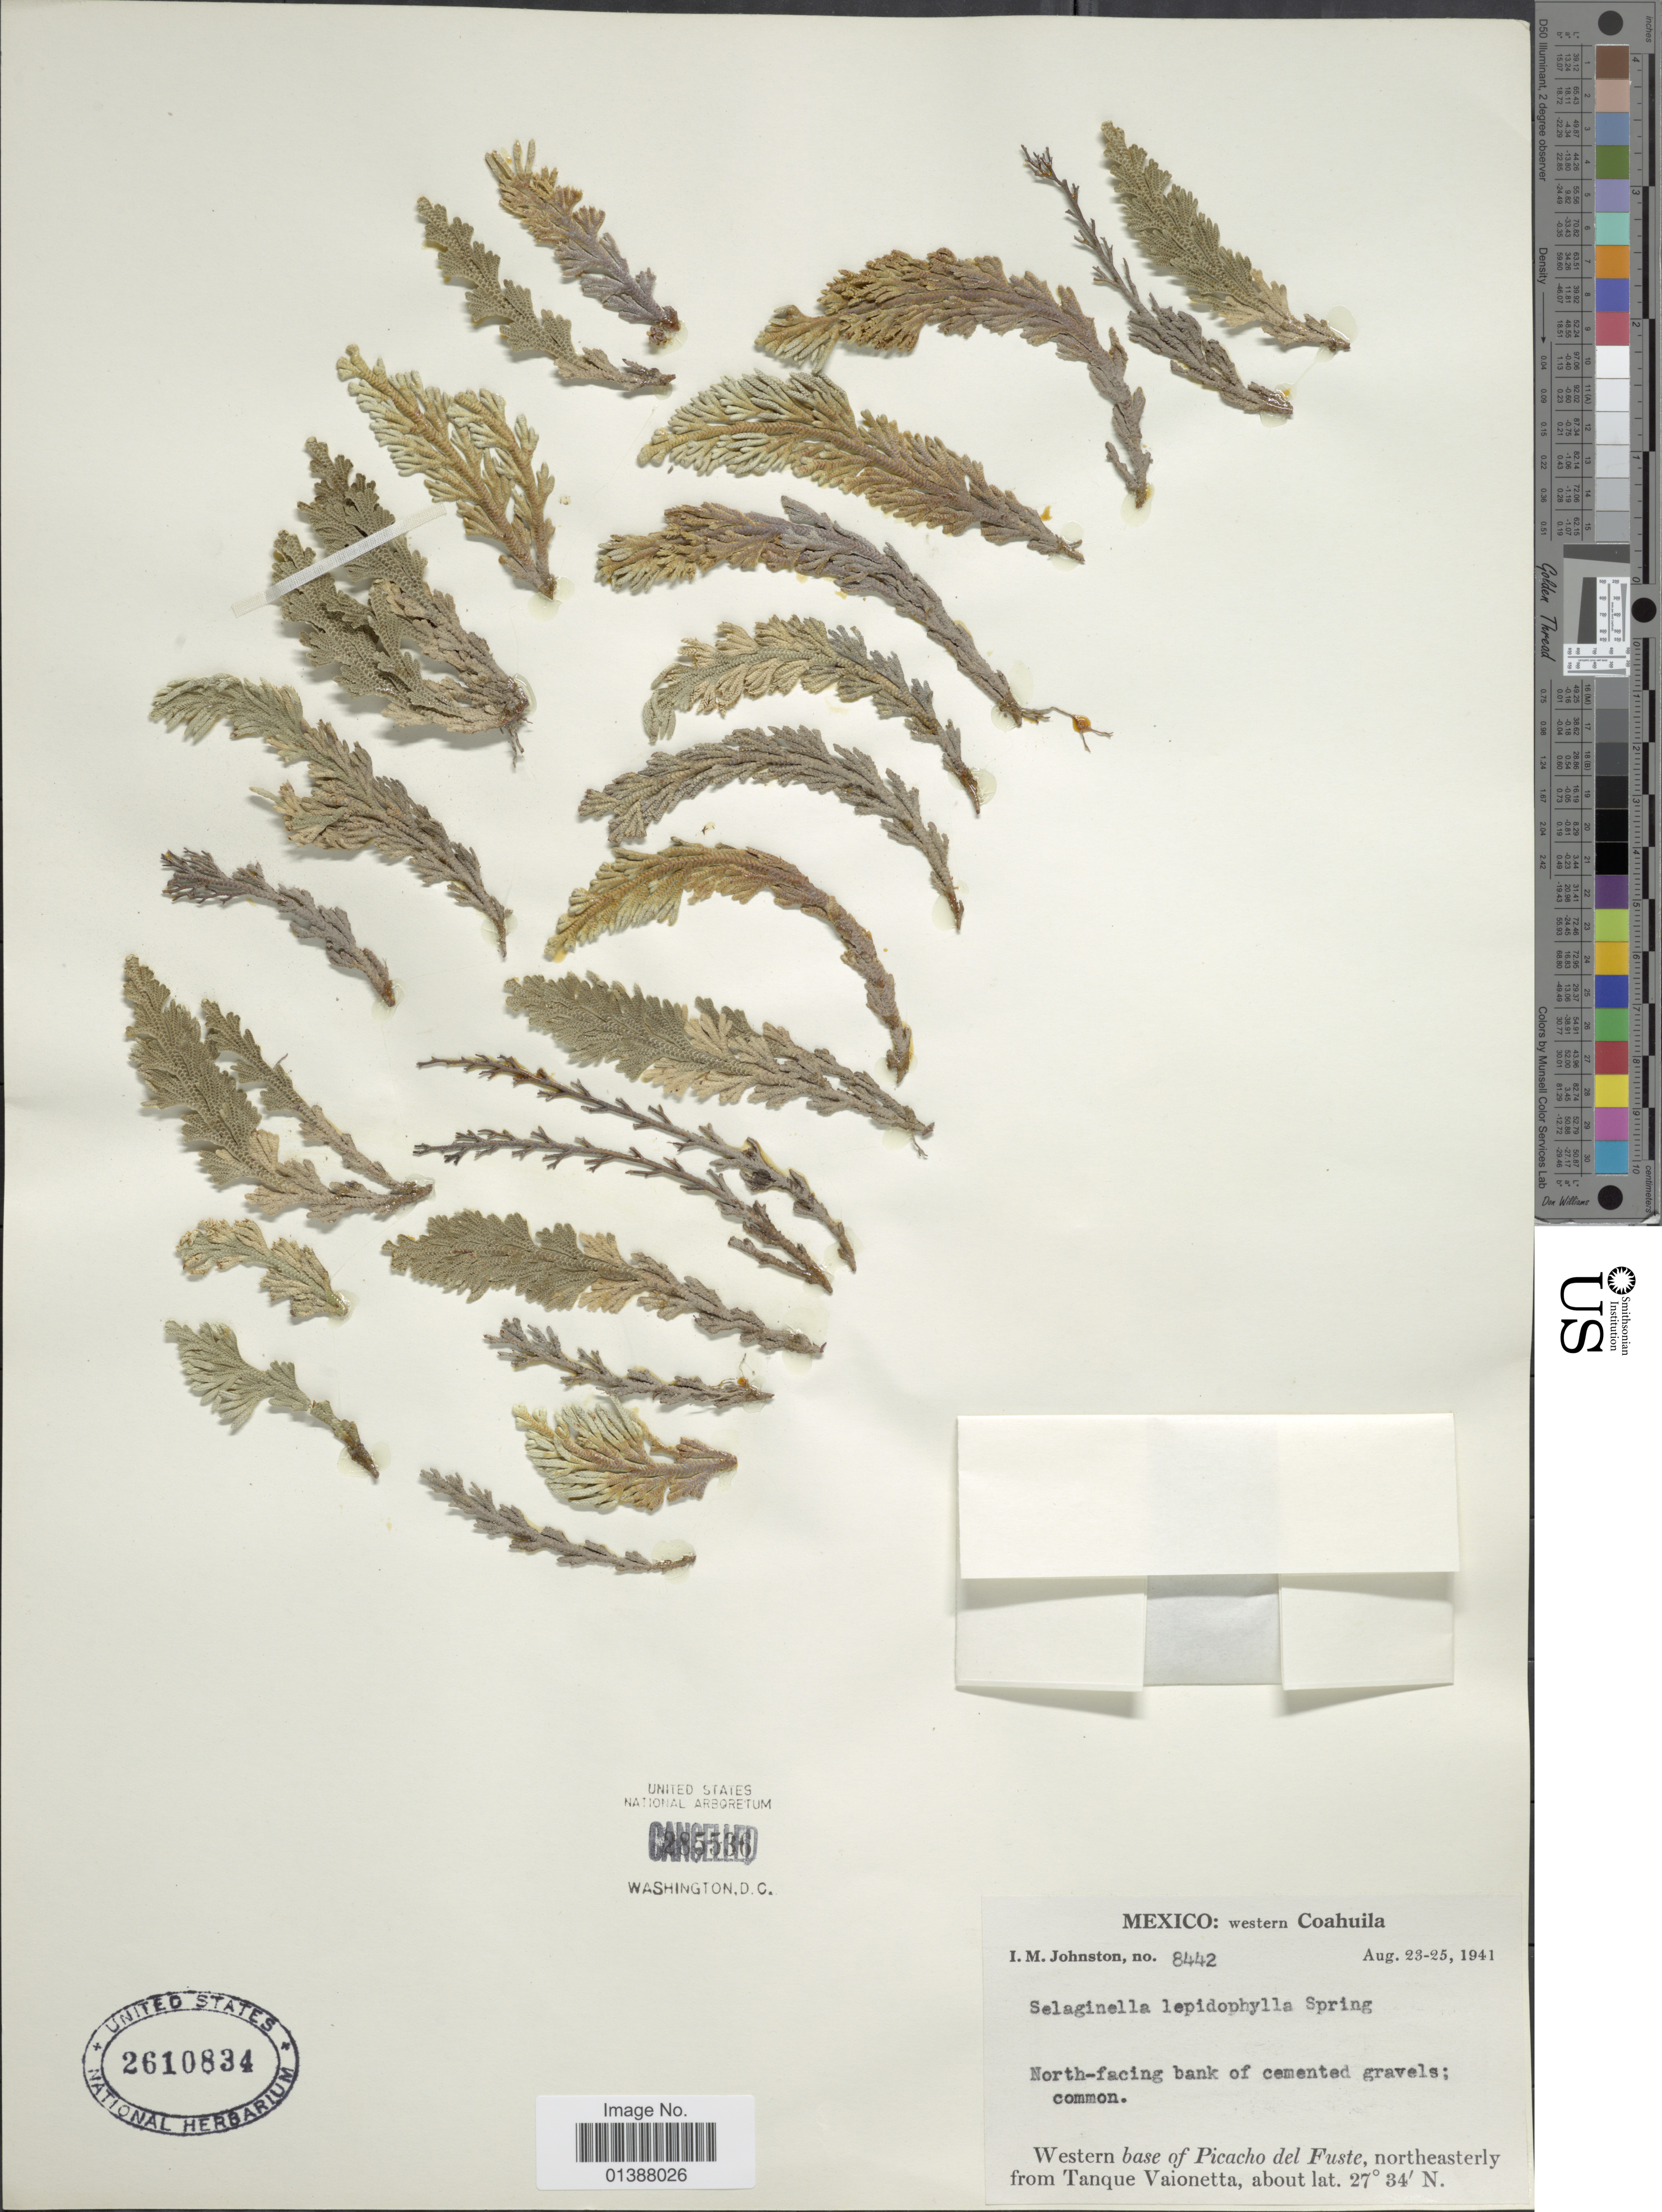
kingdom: Plantae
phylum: Tracheophyta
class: Lycopodiopsida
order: Selaginellales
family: Selaginellaceae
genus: Selaginella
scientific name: Selaginella lepidophylla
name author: (Hook. & Grev.) Spring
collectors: I.M. Johnston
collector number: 8442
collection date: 1941-08-23/1941-08-25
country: Mexico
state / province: Coahuila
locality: Western Coahuila, Western base of Picacho del Fuste, northeasterly from Tanque vaionetta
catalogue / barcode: US 2610834